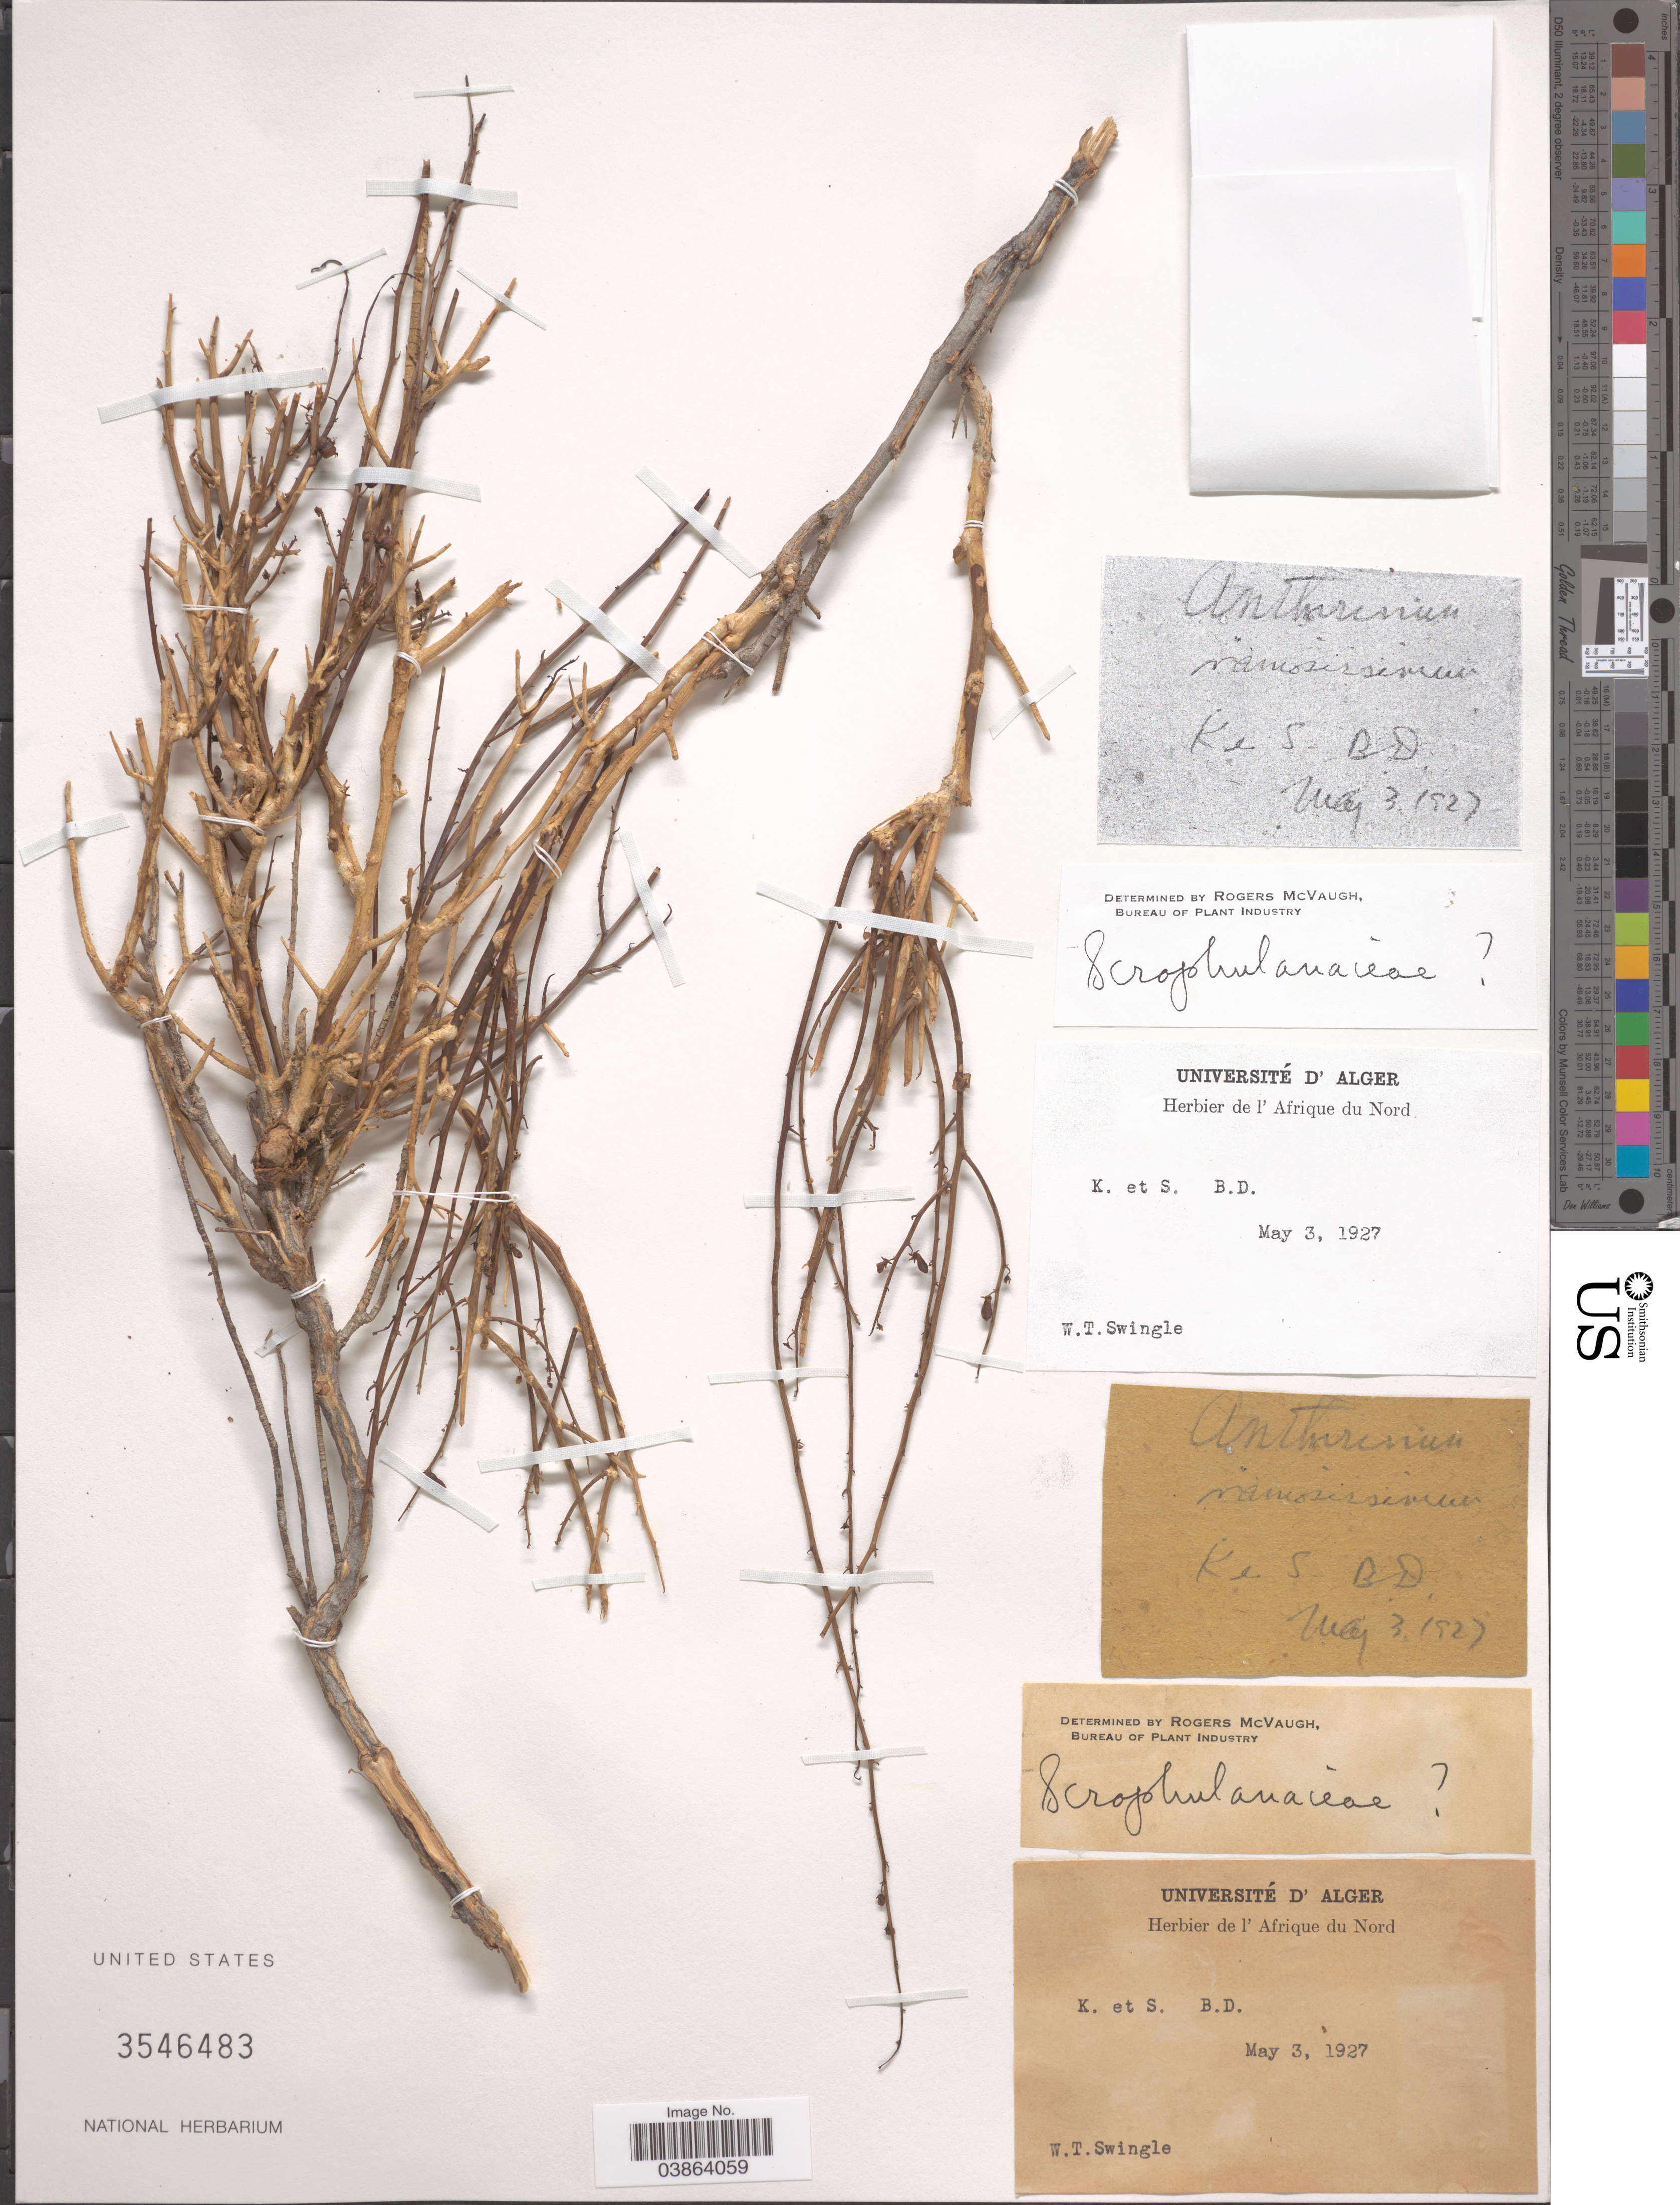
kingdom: Plantae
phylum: Tracheophyta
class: Magnoliopsida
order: Lamiales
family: Plantaginaceae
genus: Antirrhinum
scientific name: Antirrhinum ramosissimum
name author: Coss. & Durieu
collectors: W. T. Swingle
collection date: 1927-05-03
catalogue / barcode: US 3546483